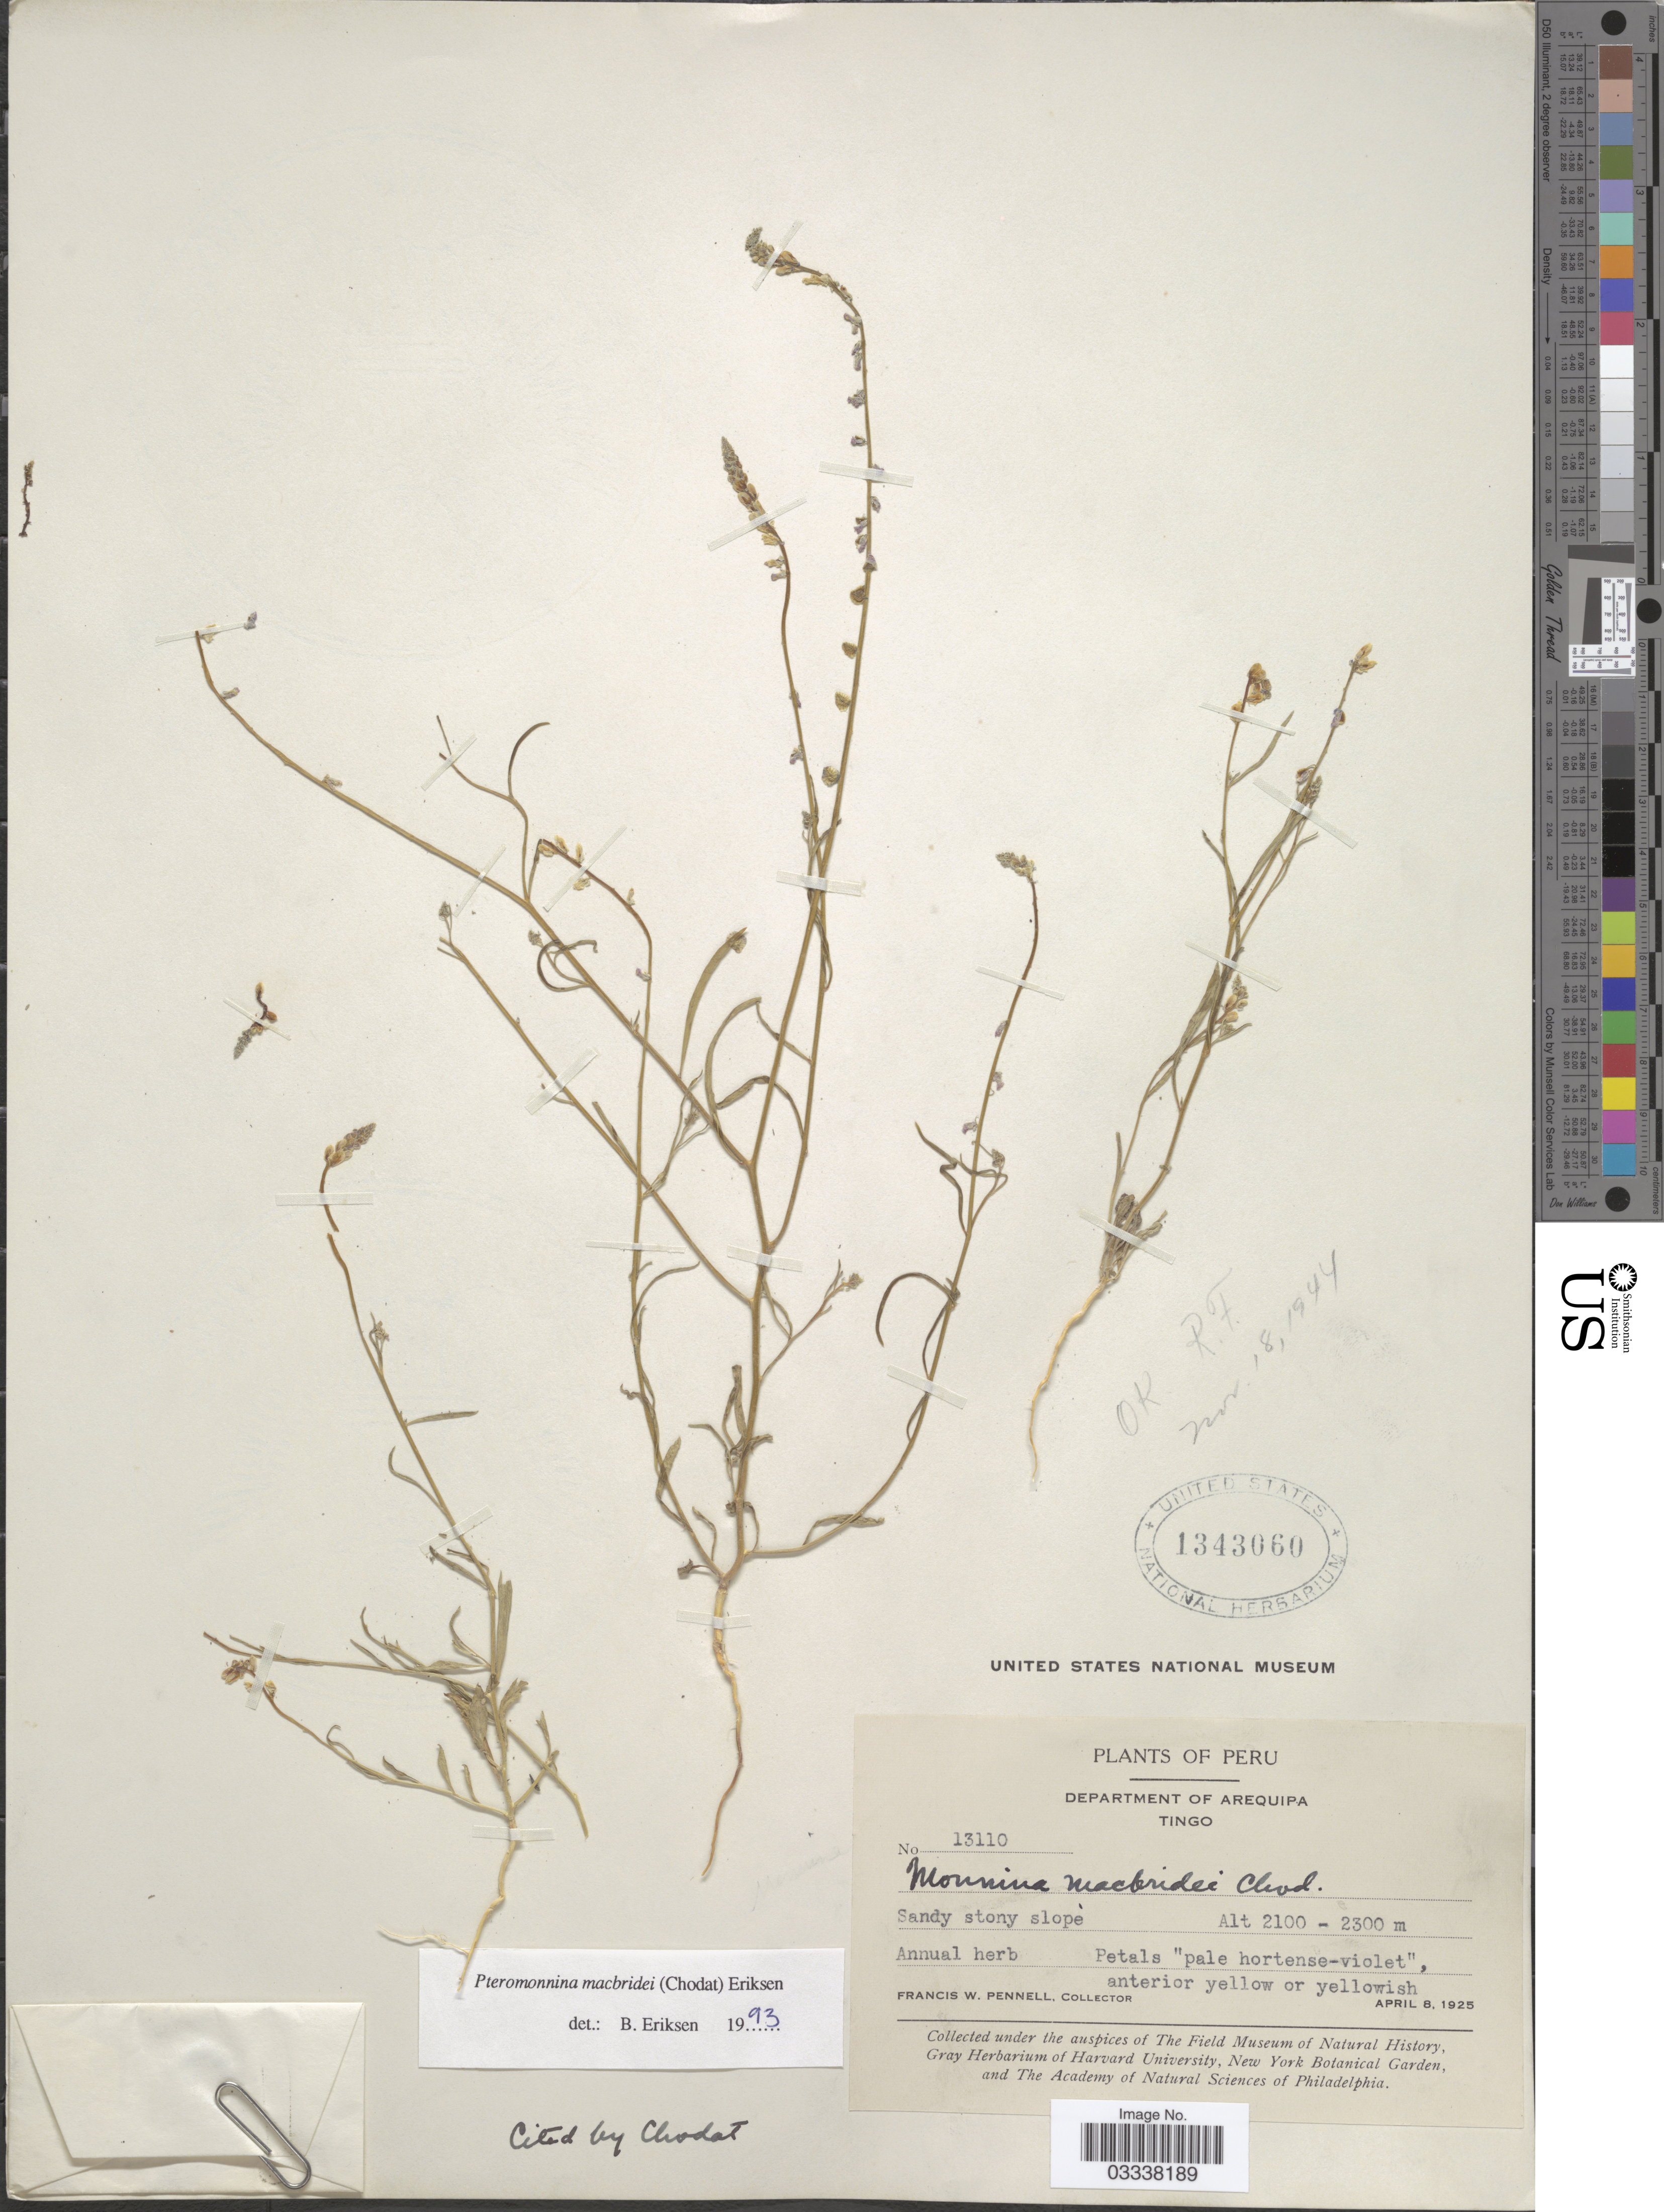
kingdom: Plantae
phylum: Tracheophyta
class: Magnoliopsida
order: Fabales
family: Polygalaceae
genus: Monnina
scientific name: Monnina macbridei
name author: Chodat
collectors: F. W. Pennell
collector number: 13110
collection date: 1925-04-08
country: Peru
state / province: Arequipa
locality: Department of Arequipa, Tingo.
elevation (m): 2100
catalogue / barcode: US 1343060